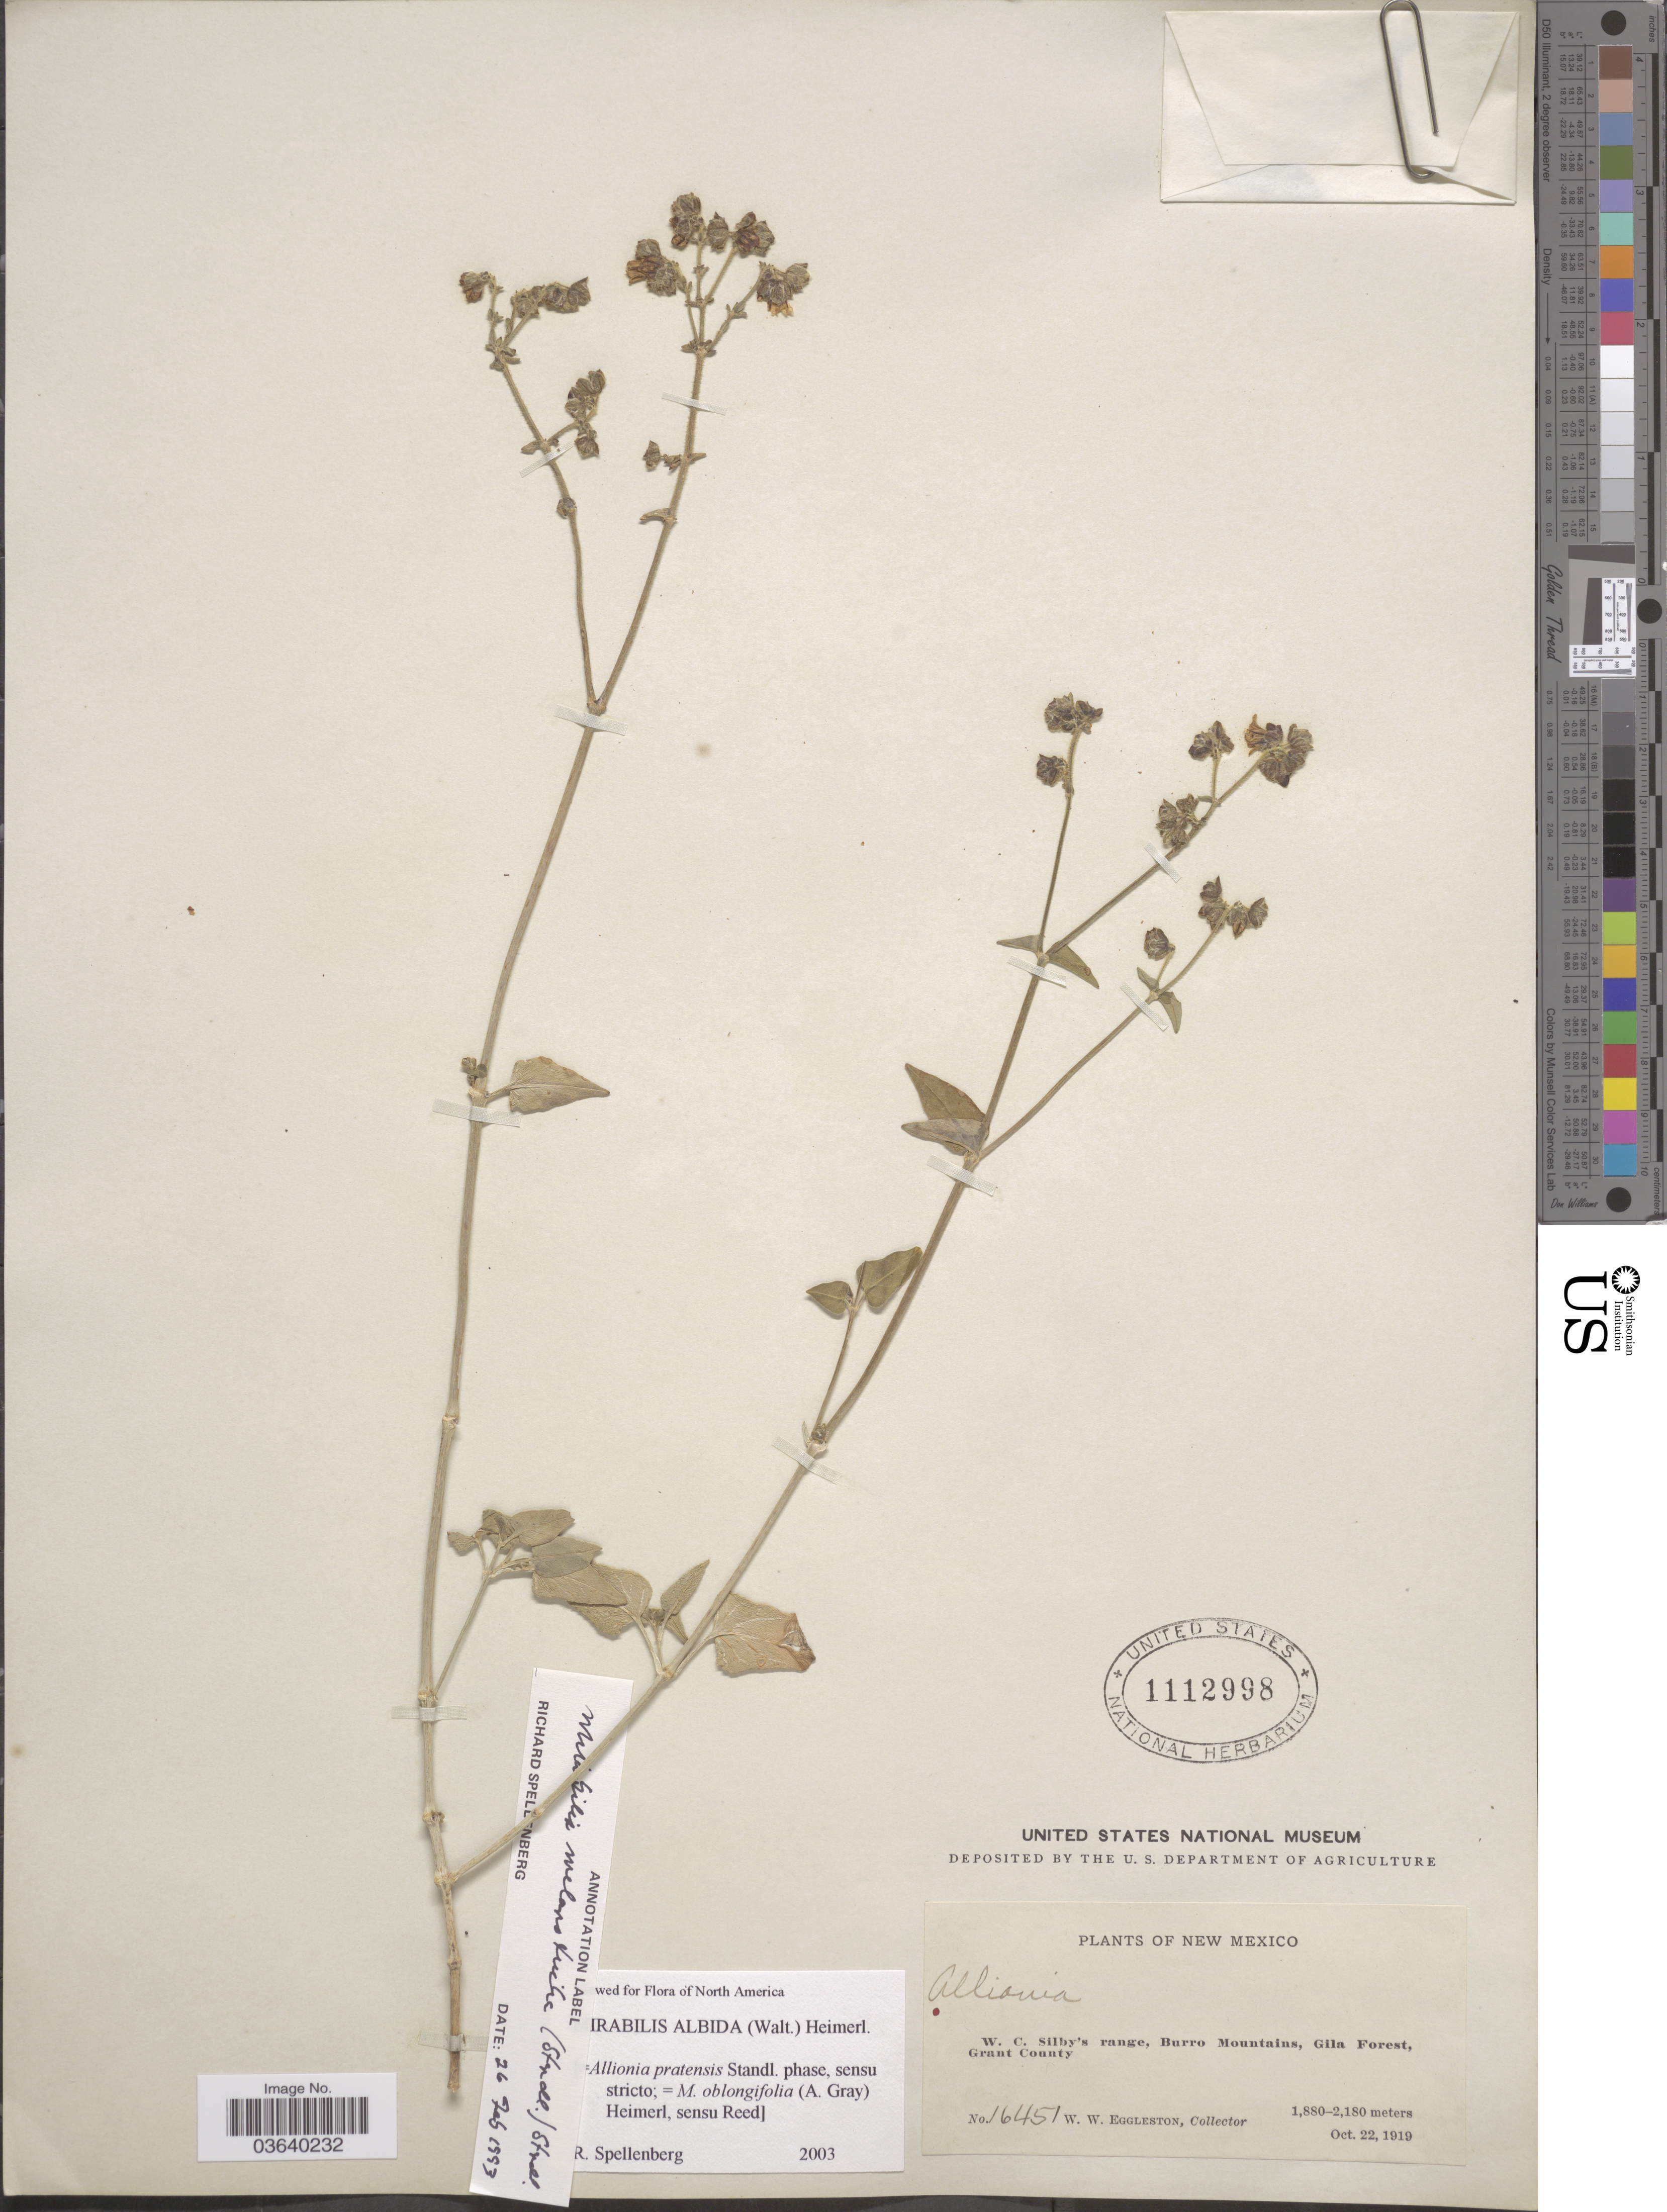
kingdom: Plantae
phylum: Tracheophyta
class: Magnoliopsida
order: Caryophyllales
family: Nyctaginaceae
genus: Mirabilis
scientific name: Mirabilis albida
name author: (Walter) Heimerl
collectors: W. W. Eggleston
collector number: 16451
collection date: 1919-10-22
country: United States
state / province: New Mexico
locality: W.C. Silby's range, Burro Mountains, Gila Forest, Grant County.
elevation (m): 1880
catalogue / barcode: US 1112998